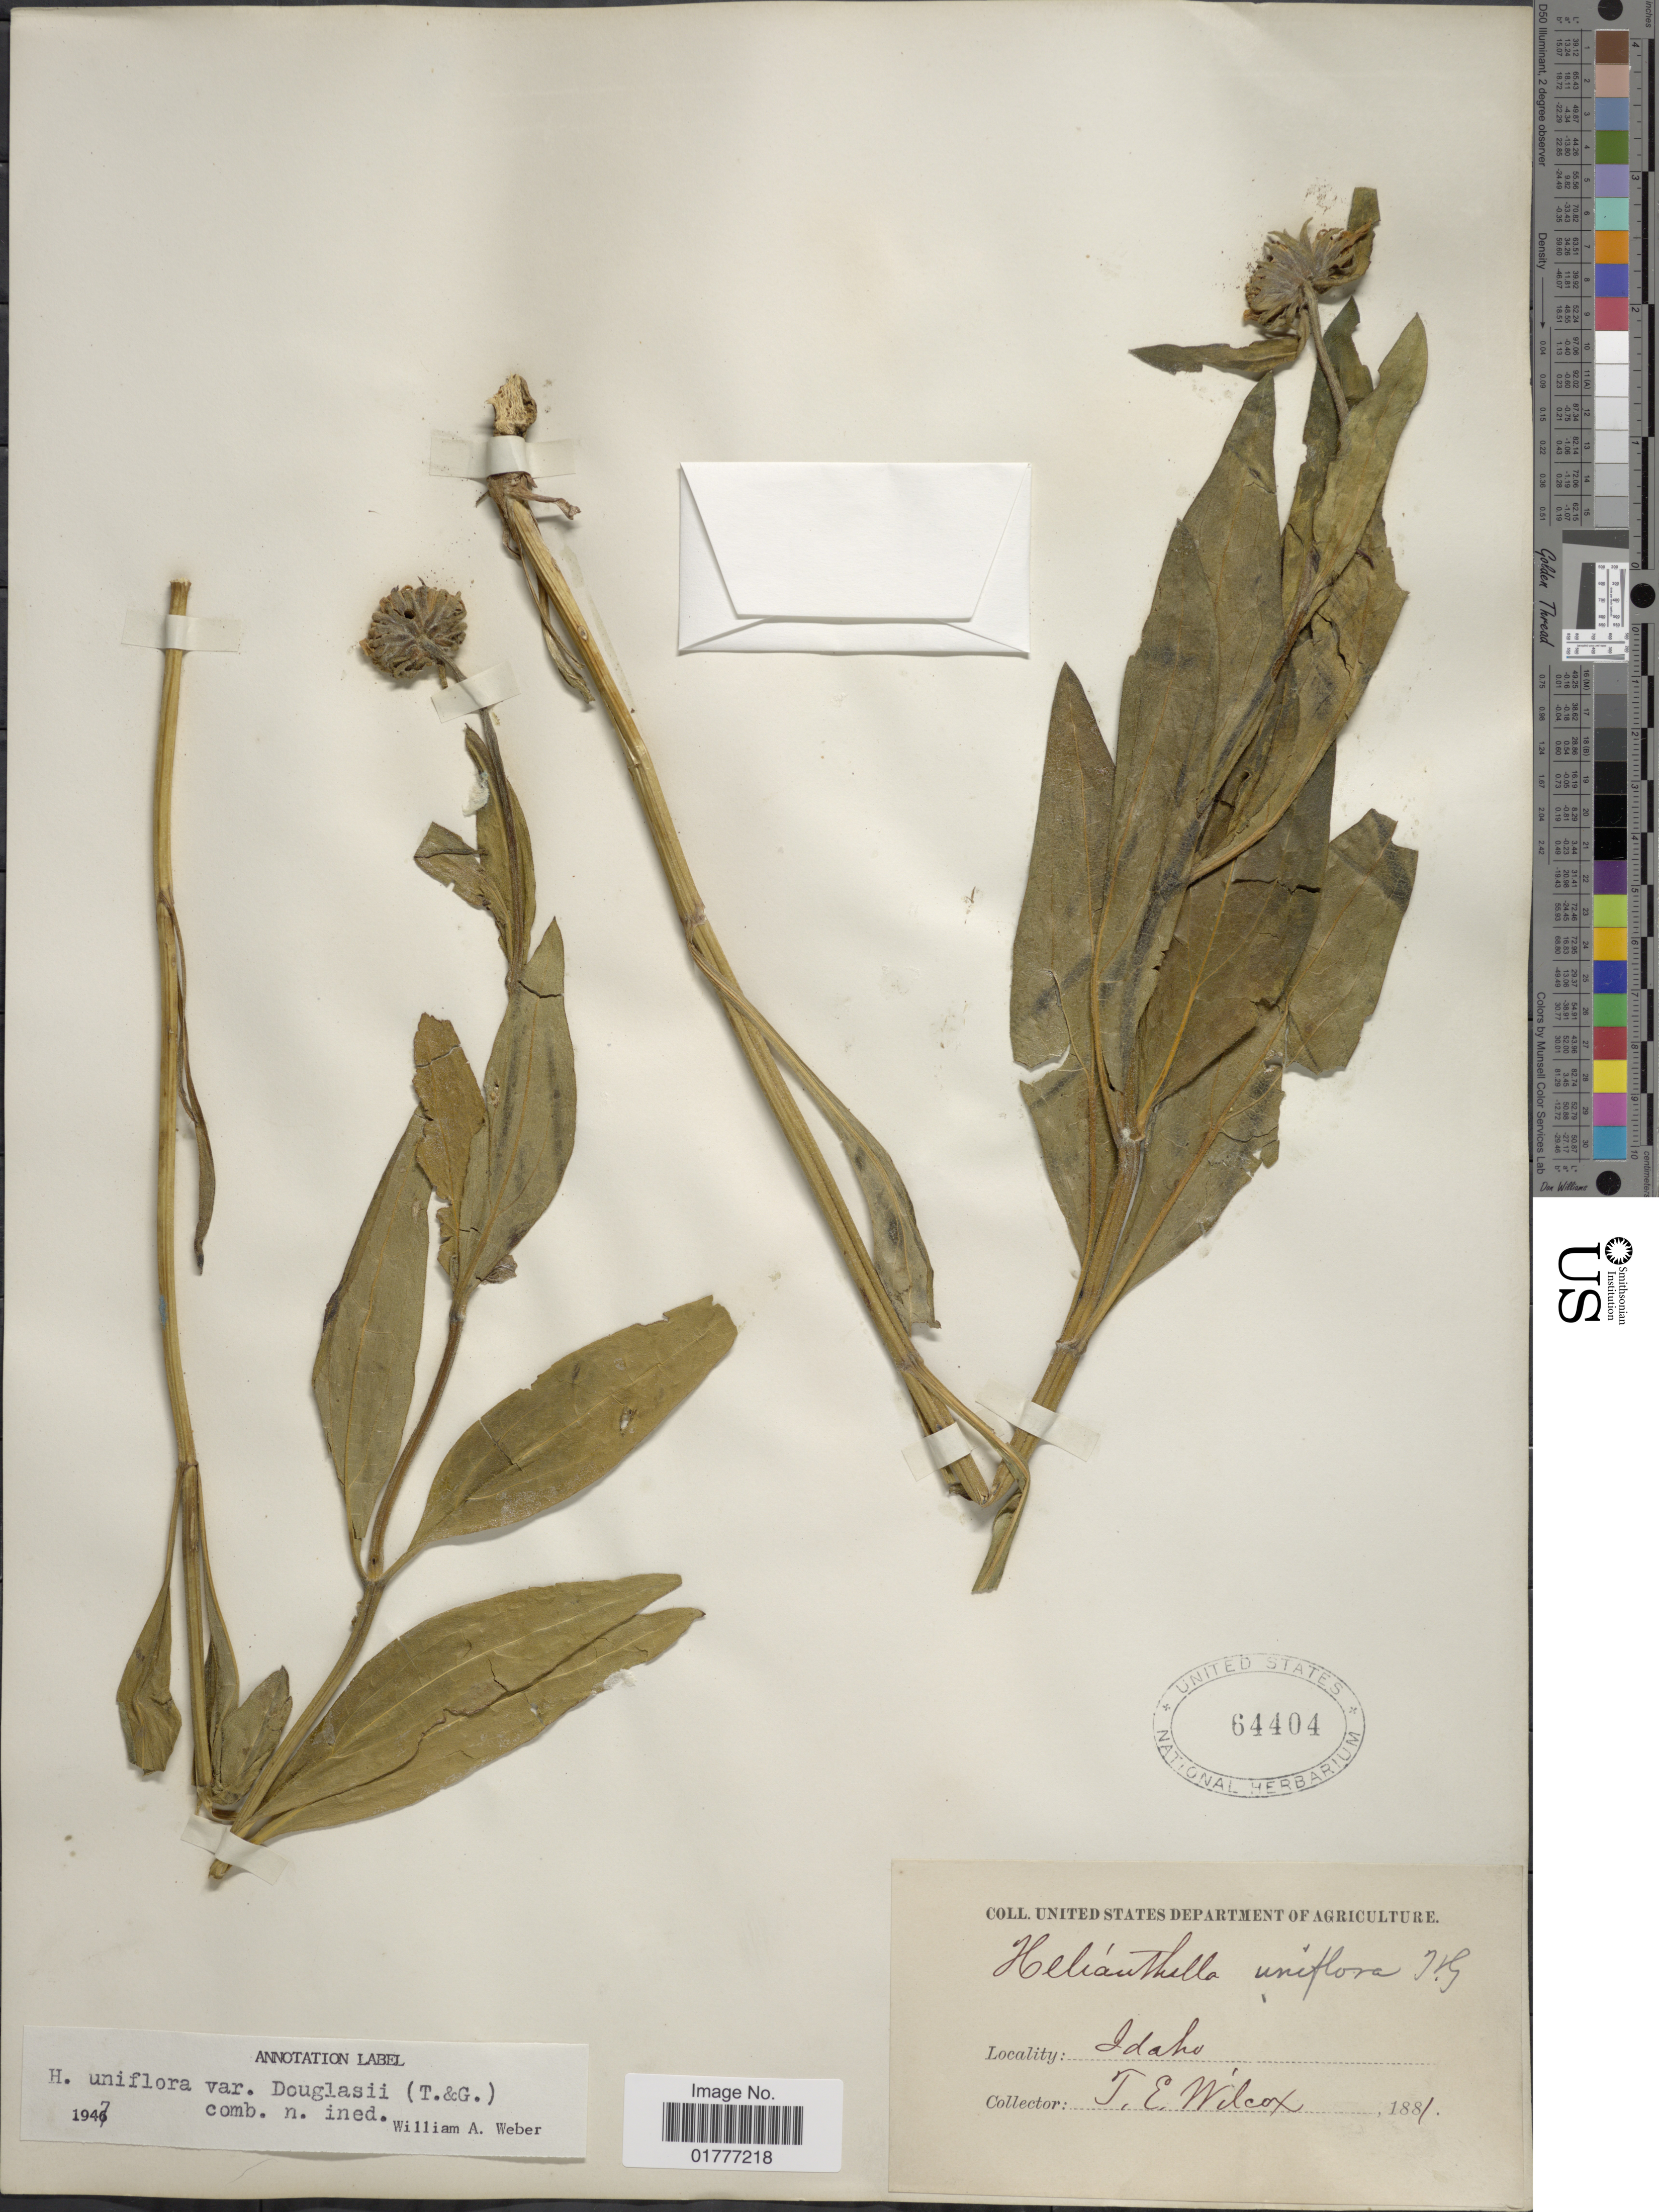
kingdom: Plantae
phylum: Tracheophyta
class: Magnoliopsida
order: Asterales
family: Asteraceae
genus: Helianthella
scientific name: Helianthella douglasii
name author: Torr. & A. Gray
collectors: T. E. Wilcox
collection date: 1881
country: United States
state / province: Idaho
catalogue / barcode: US 64404